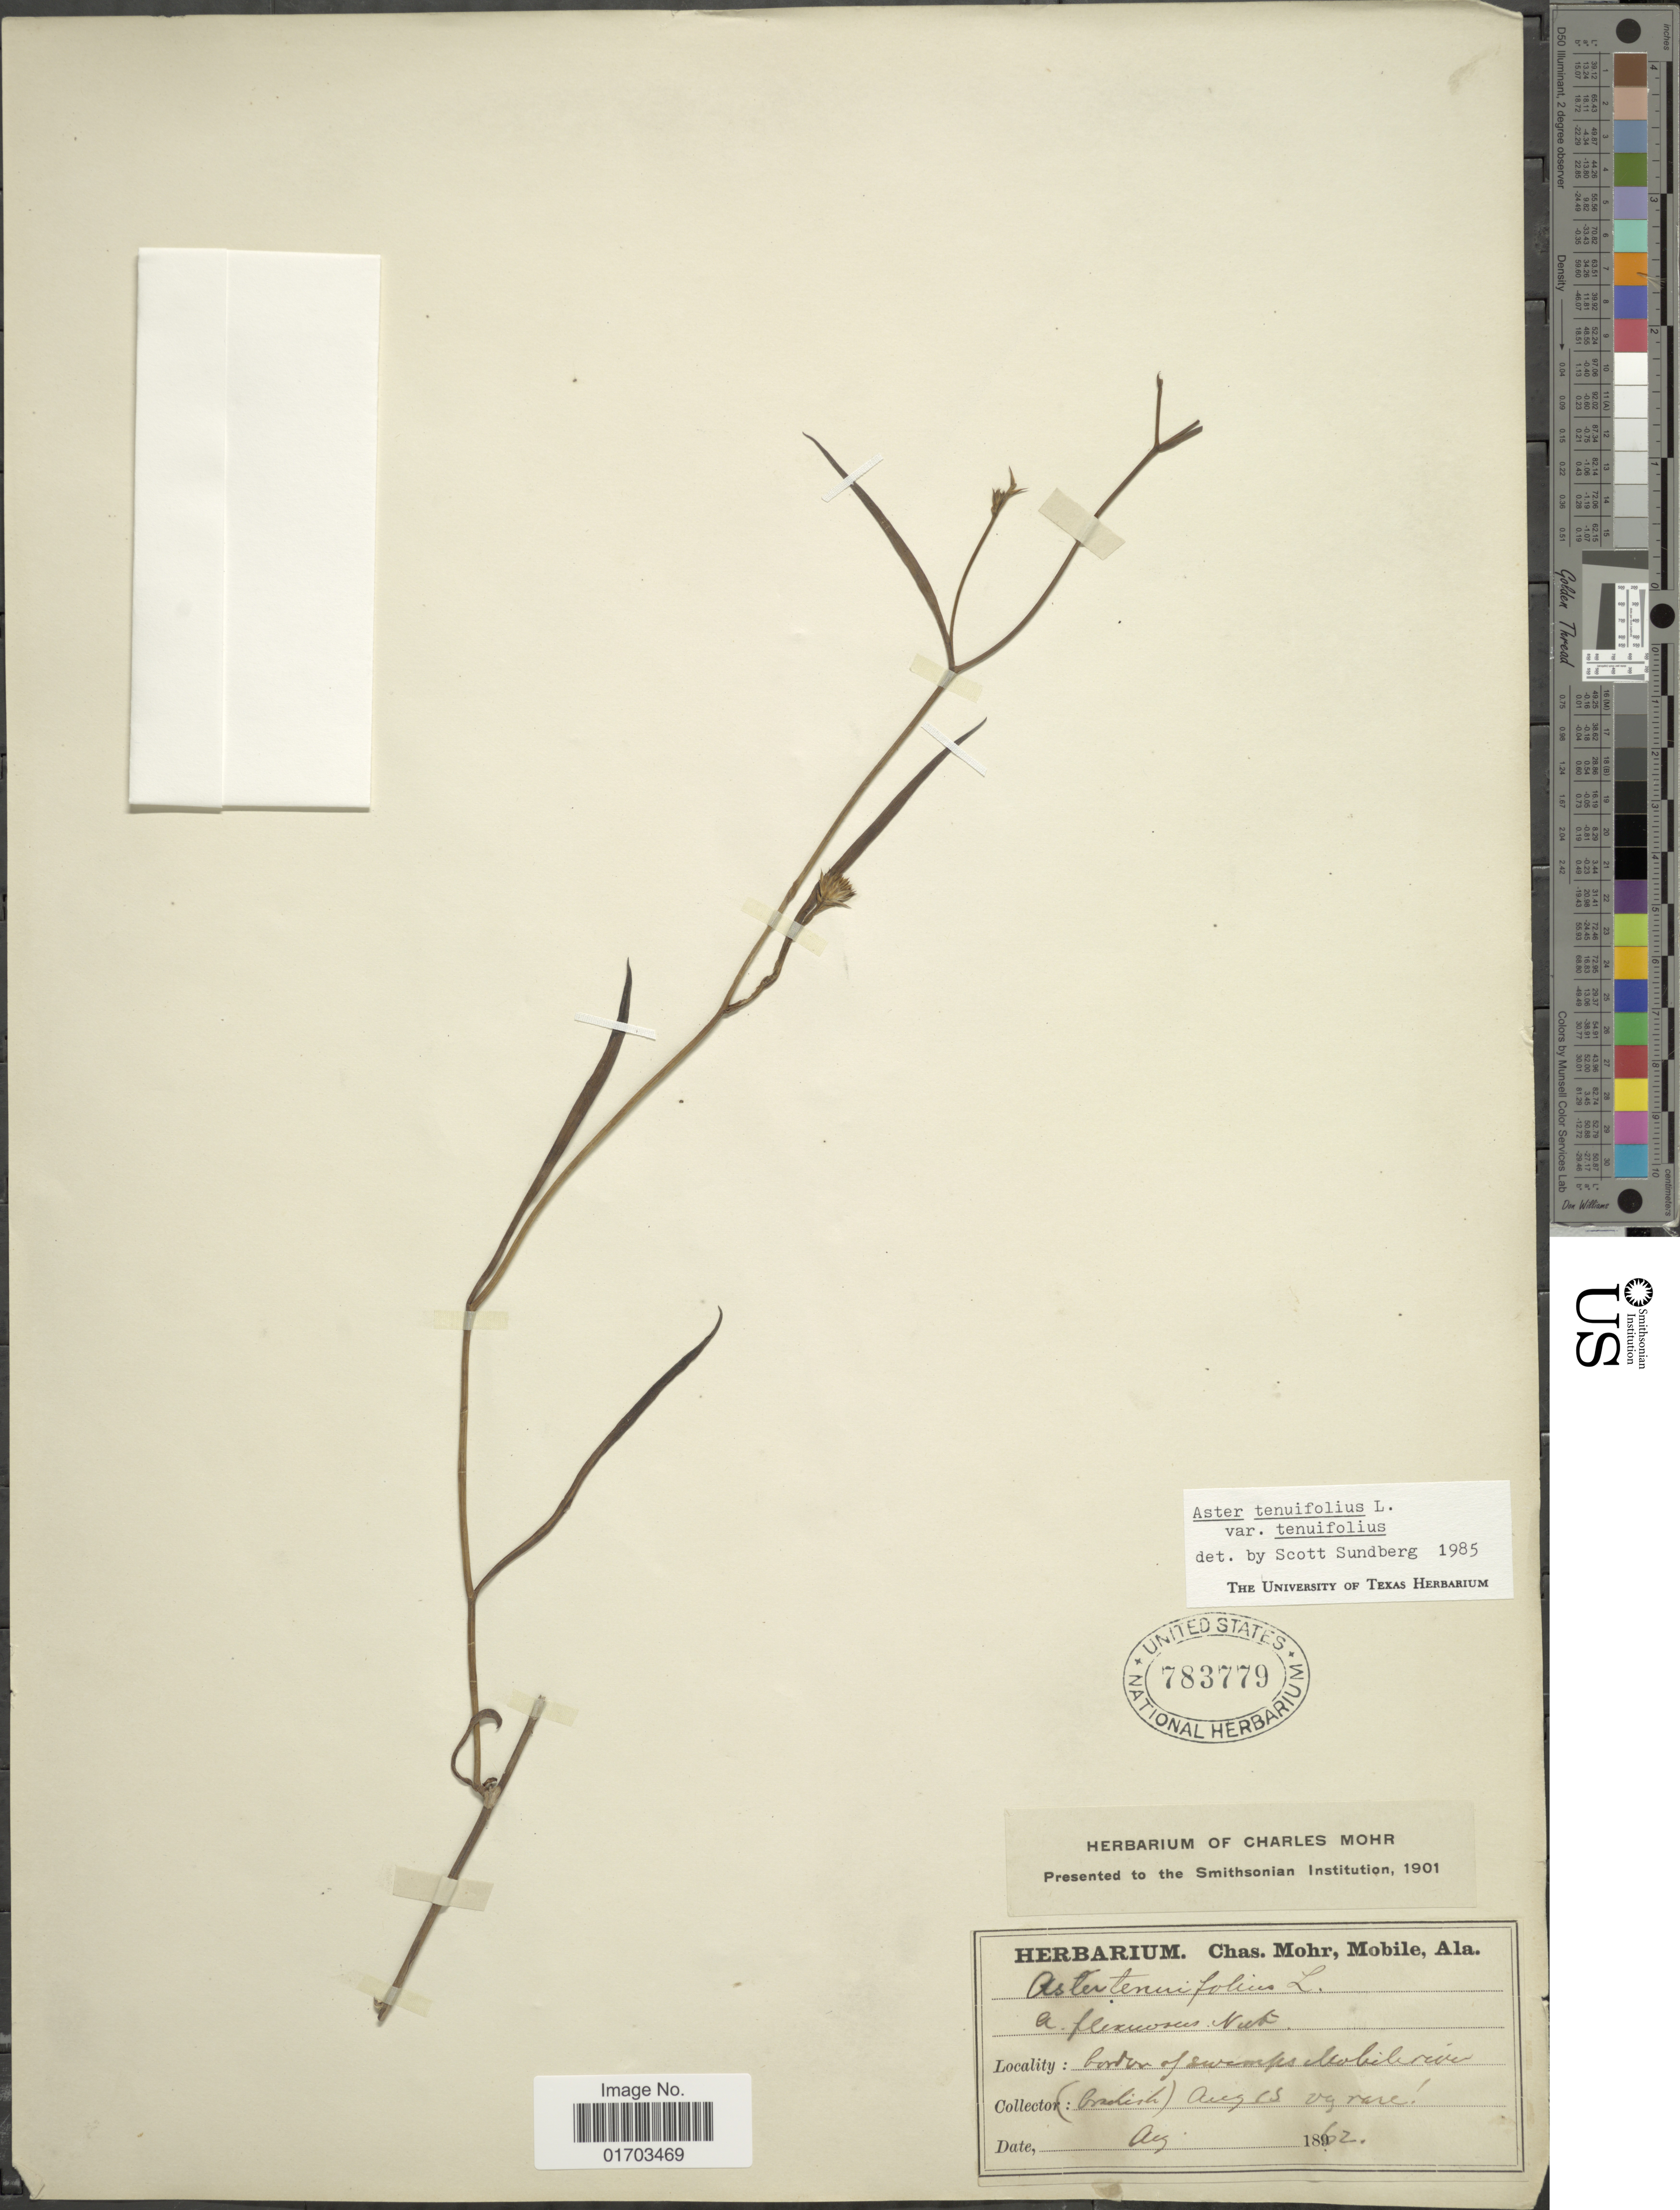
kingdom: Plantae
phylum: Tracheophyta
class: Magnoliopsida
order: Asterales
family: Asteraceae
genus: Symphyotrichum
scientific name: Symphyotrichum tenuifolium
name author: (L.) G.L. Nesom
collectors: ex herb. Charles Mohr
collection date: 1862-08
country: United States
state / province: Alabama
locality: Border of swamps Mobile River.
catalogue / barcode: US 783779